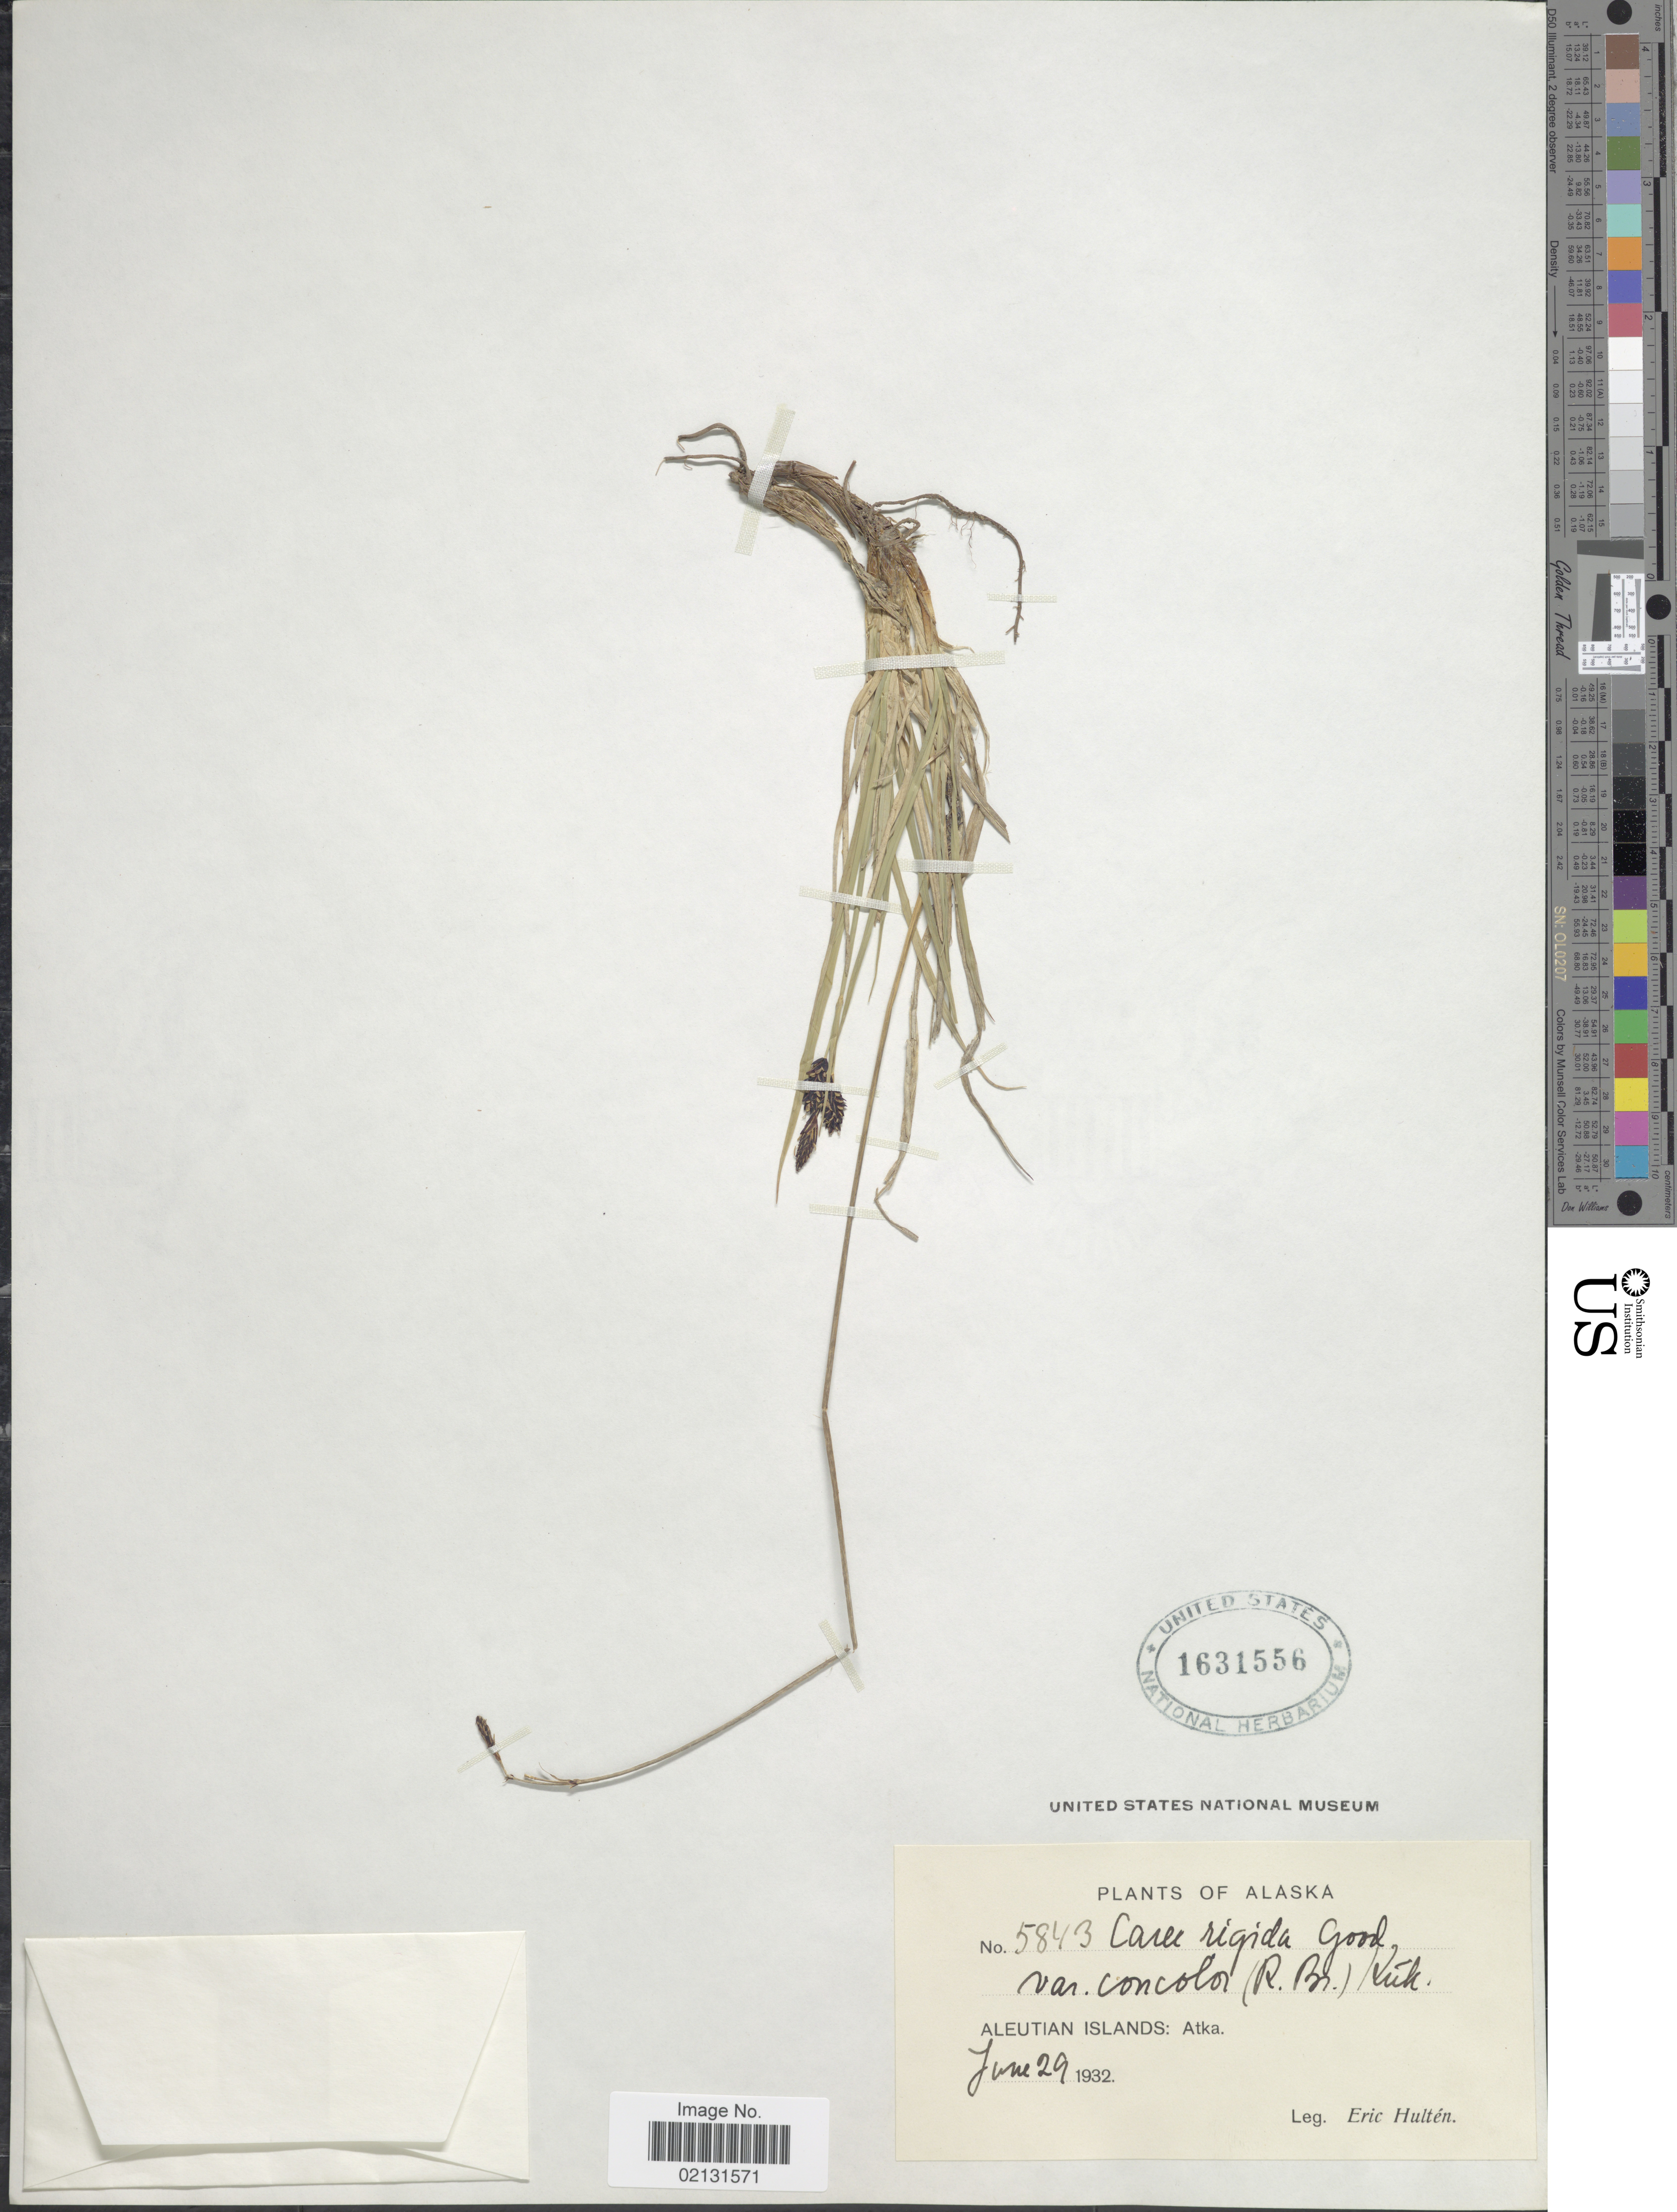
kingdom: Plantae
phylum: Tracheophyta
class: Liliopsida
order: Poales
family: Cyperaceae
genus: Carex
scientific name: Carex bigelowii subsp. lugens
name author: (Holm) T.V. Egorova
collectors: E. G. Hultén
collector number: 5843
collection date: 1932-06-29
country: United States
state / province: Alaska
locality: Aleutian Islands: Atka.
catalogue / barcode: US 1631556